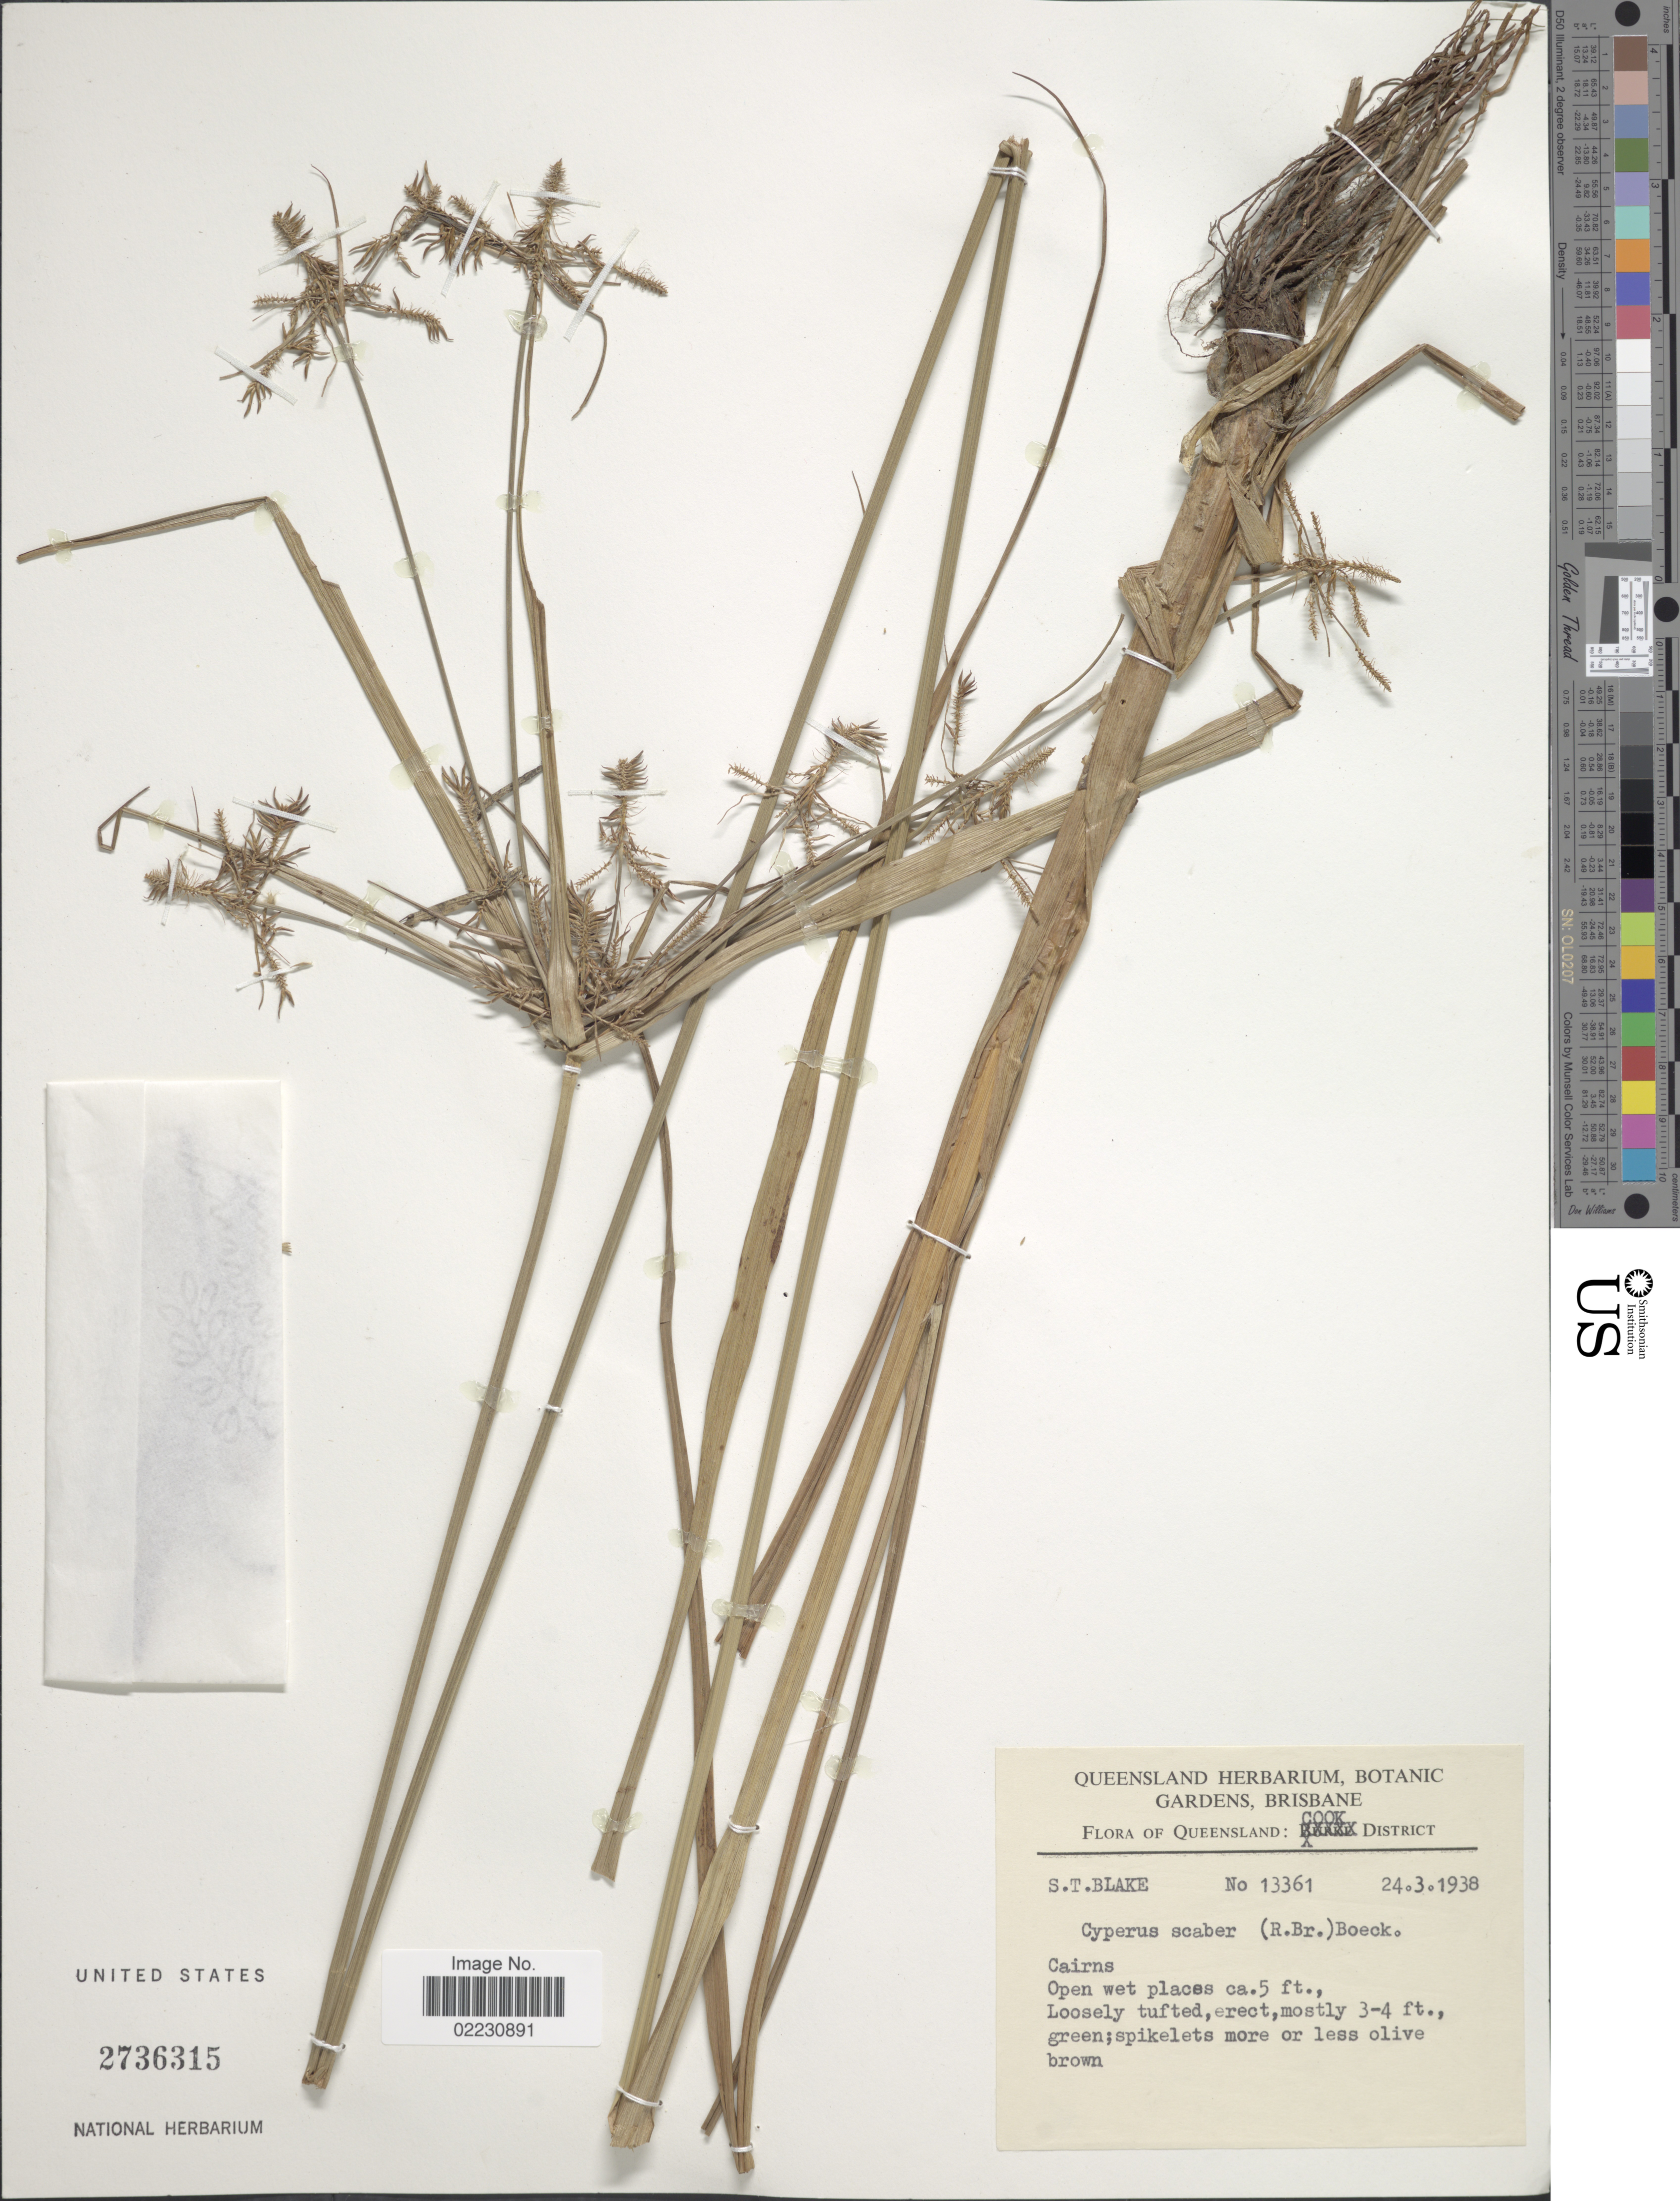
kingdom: Plantae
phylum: Tracheophyta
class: Liliopsida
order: Poales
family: Cyperaceae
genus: Cyperus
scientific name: Cyperus scaber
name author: (R. Br.) Boeckeler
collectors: S. T. Blake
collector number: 13361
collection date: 1938-03-24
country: Australia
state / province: Queensland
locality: Cook District, Cairns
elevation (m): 2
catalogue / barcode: US 2736315